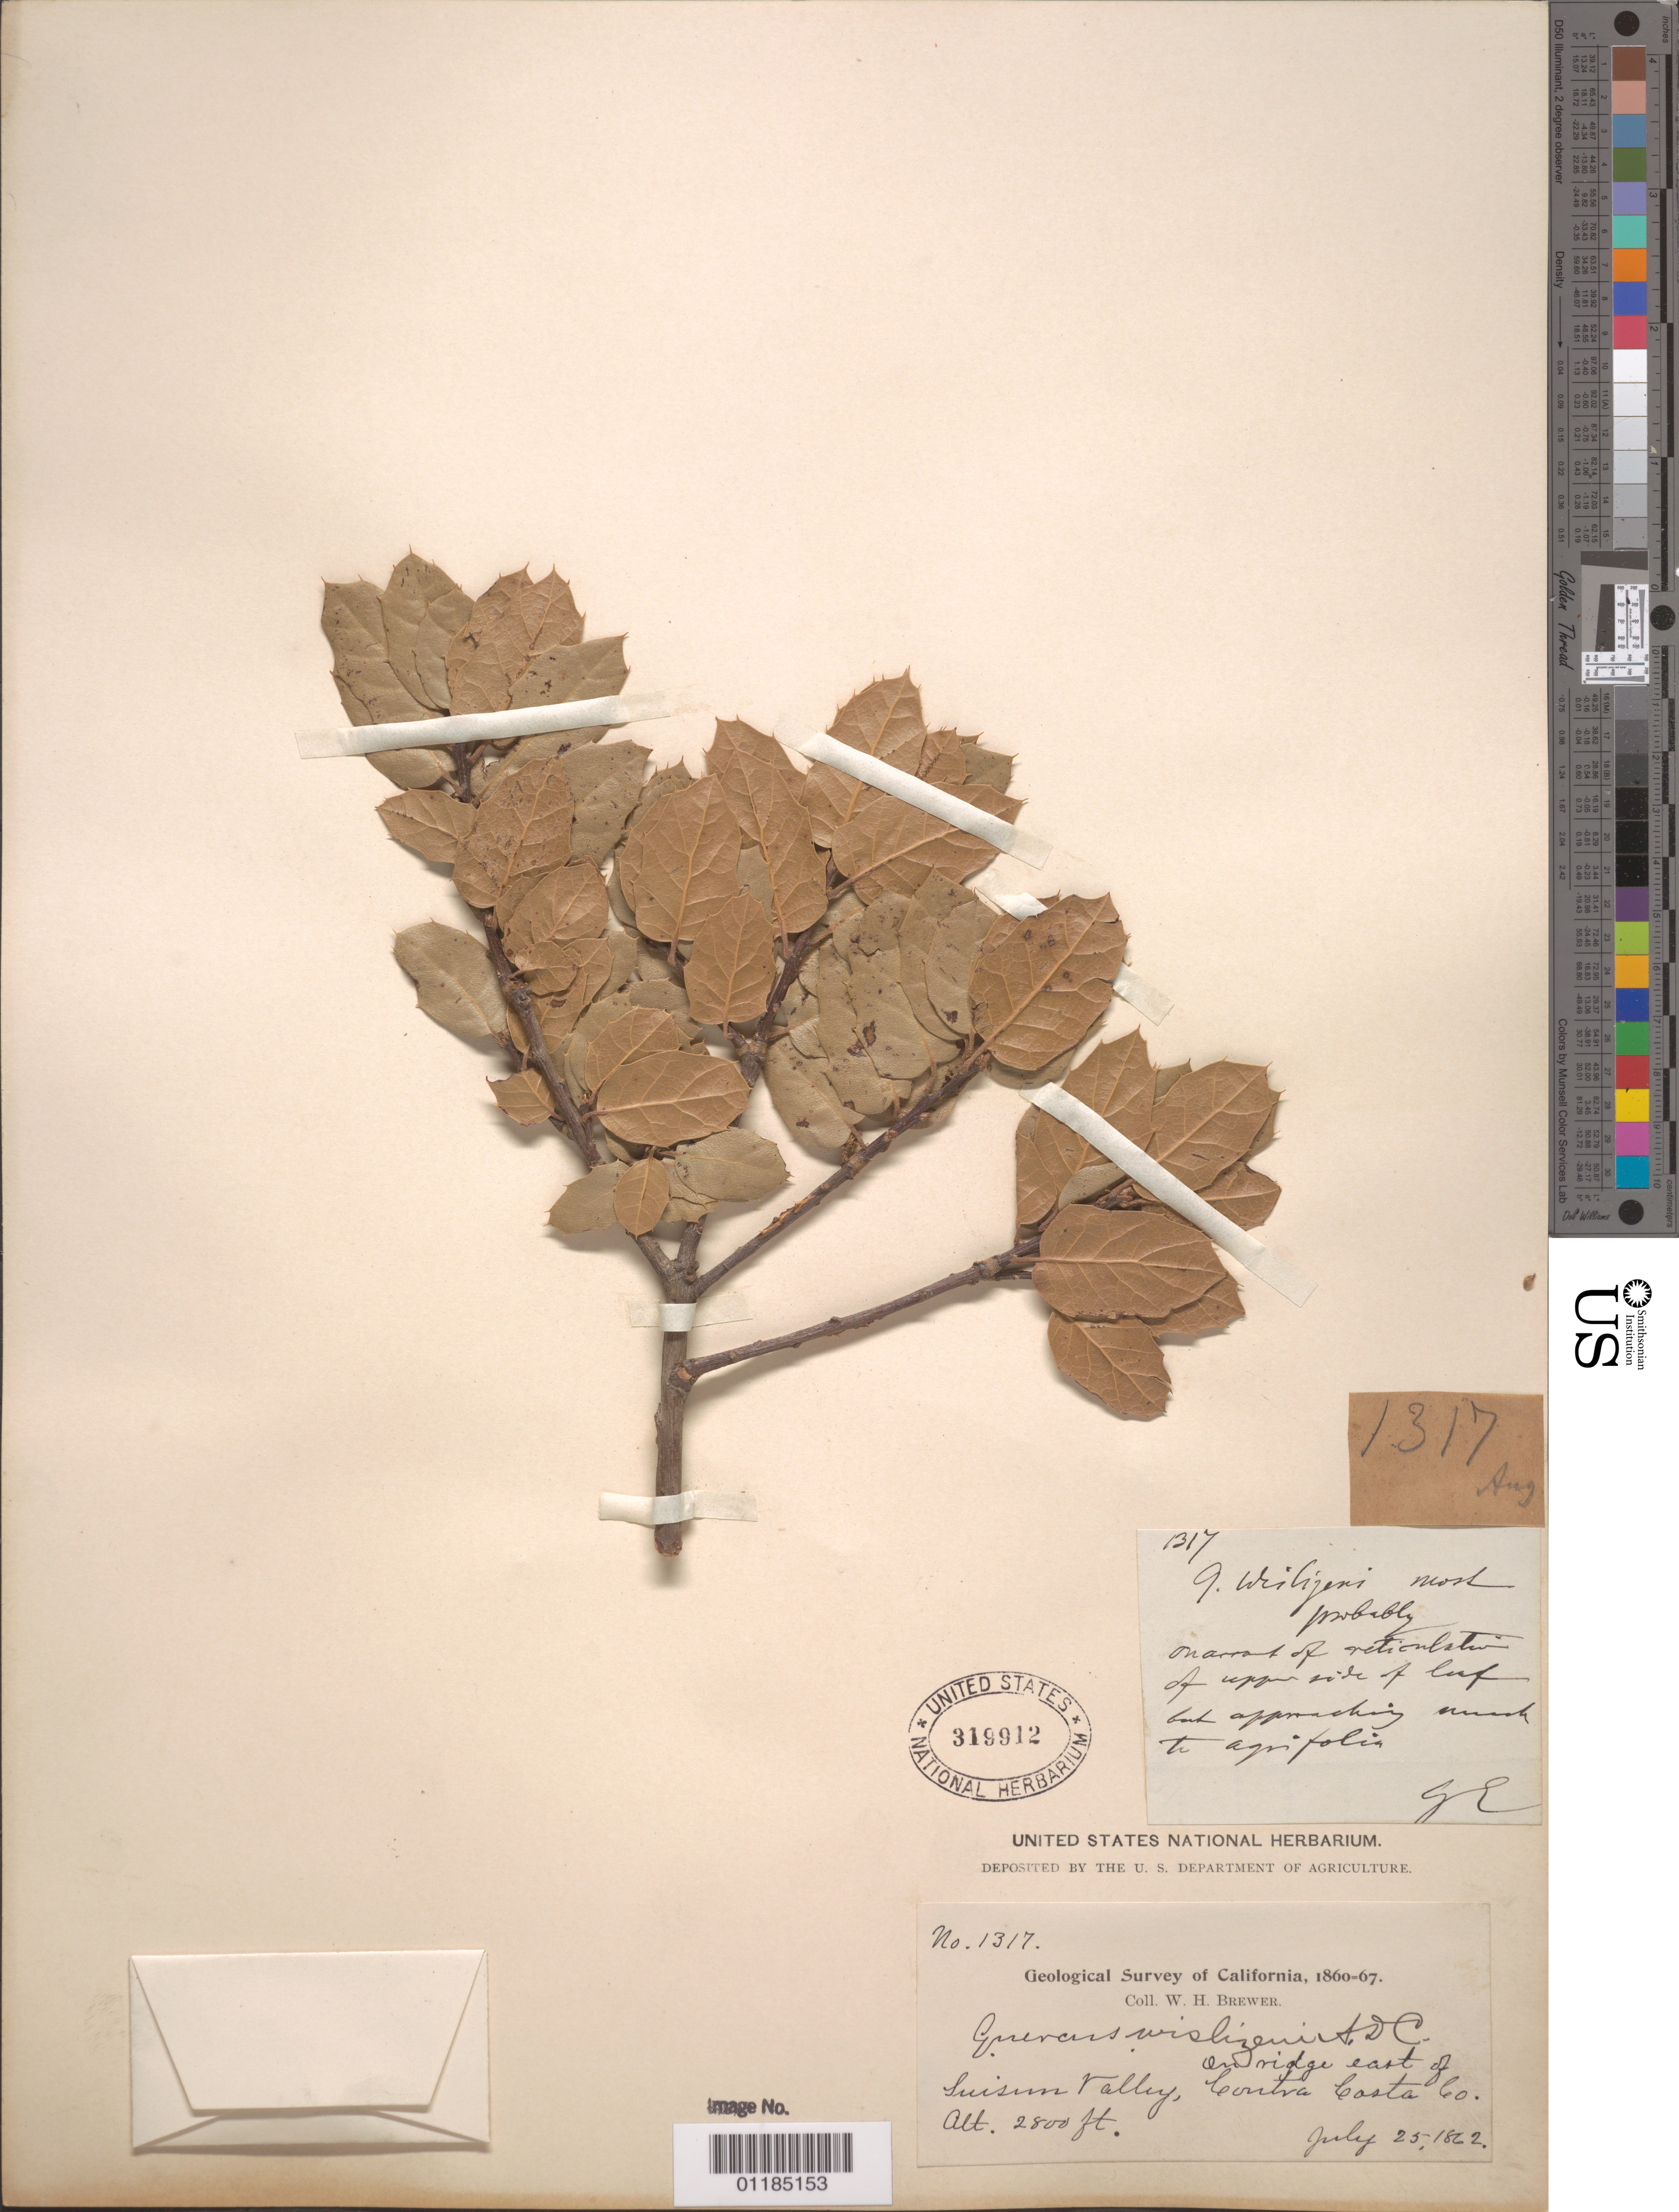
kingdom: Plantae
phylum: Tracheophyta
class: Magnoliopsida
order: Fagales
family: Fagaceae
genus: Quercus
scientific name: Quercus wislizeni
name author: A. DC.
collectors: W. H. Brewer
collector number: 1317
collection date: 1862-07-25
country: United States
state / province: California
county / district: Contra Costa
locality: Suisun Valley.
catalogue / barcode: US 319912